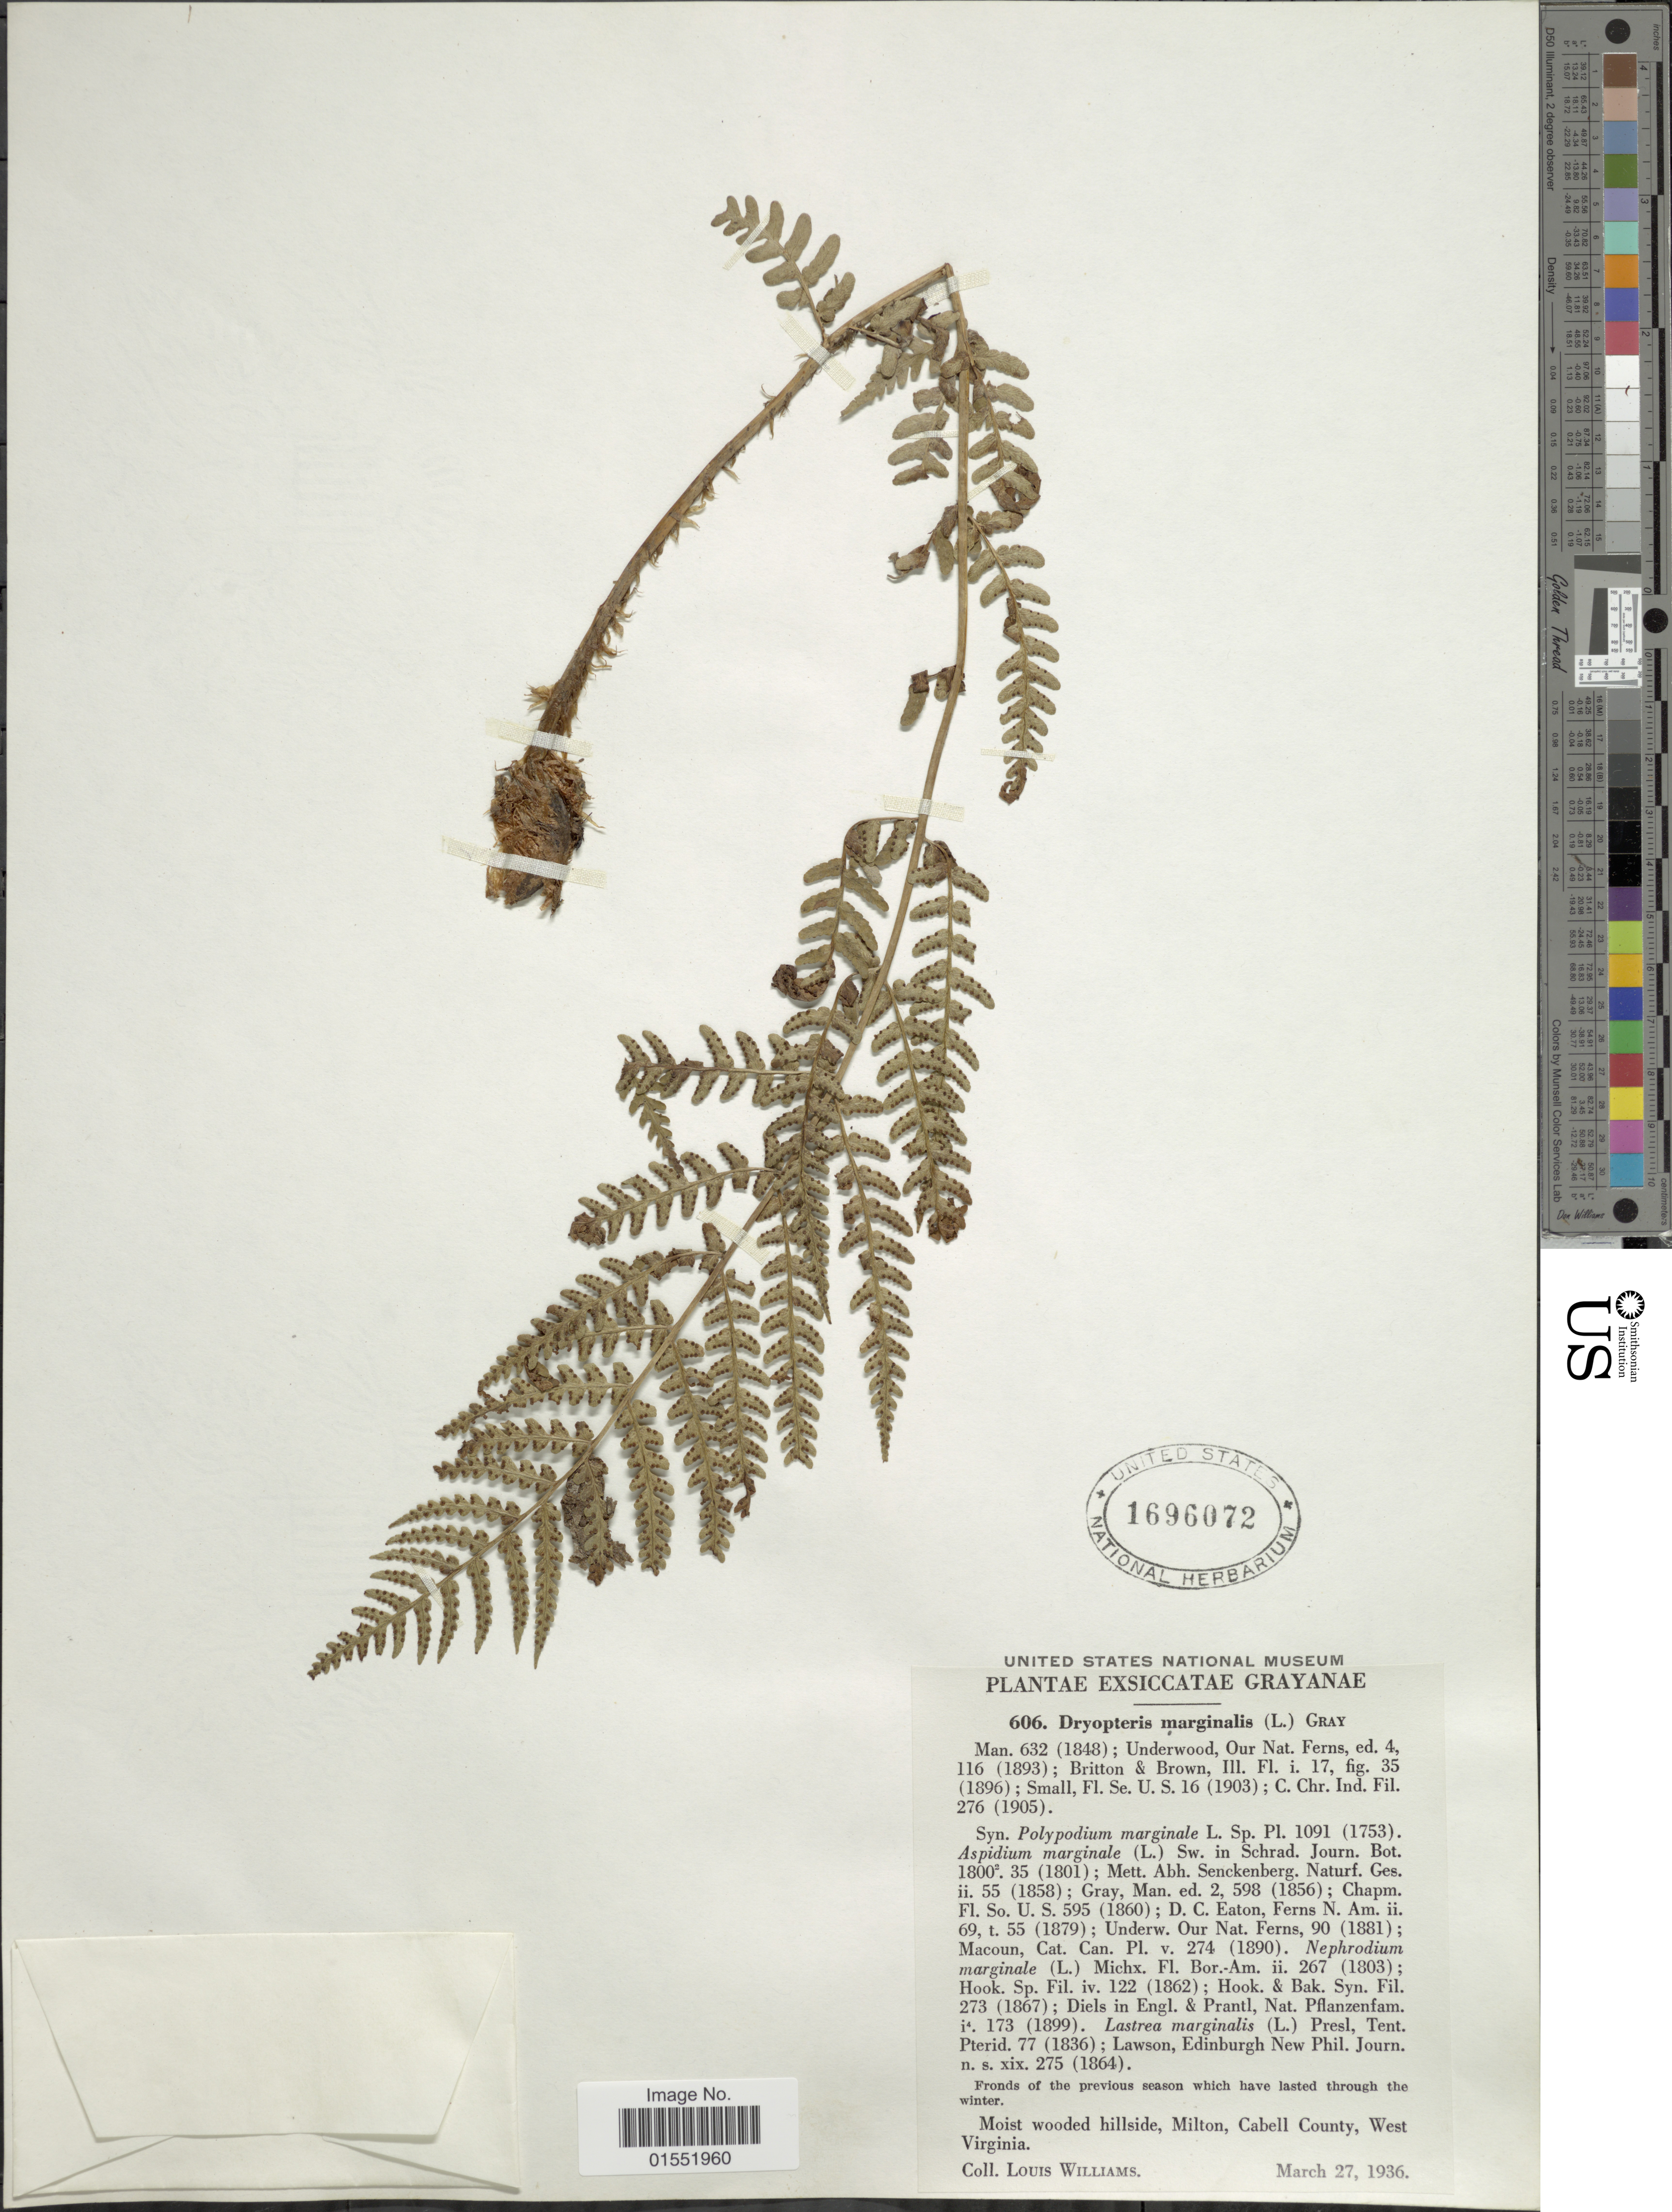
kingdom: Plantae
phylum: Tracheophyta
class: Polypodiopsida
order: Polypodiales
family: Dryopteridaceae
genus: Dryopteris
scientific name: Dryopteris marginalis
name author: (L.) A. Gray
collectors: L. Williams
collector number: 606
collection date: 1936-03-27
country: United States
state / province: West Virginia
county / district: Cabell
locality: Grayanae. Cabell County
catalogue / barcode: US 1696072